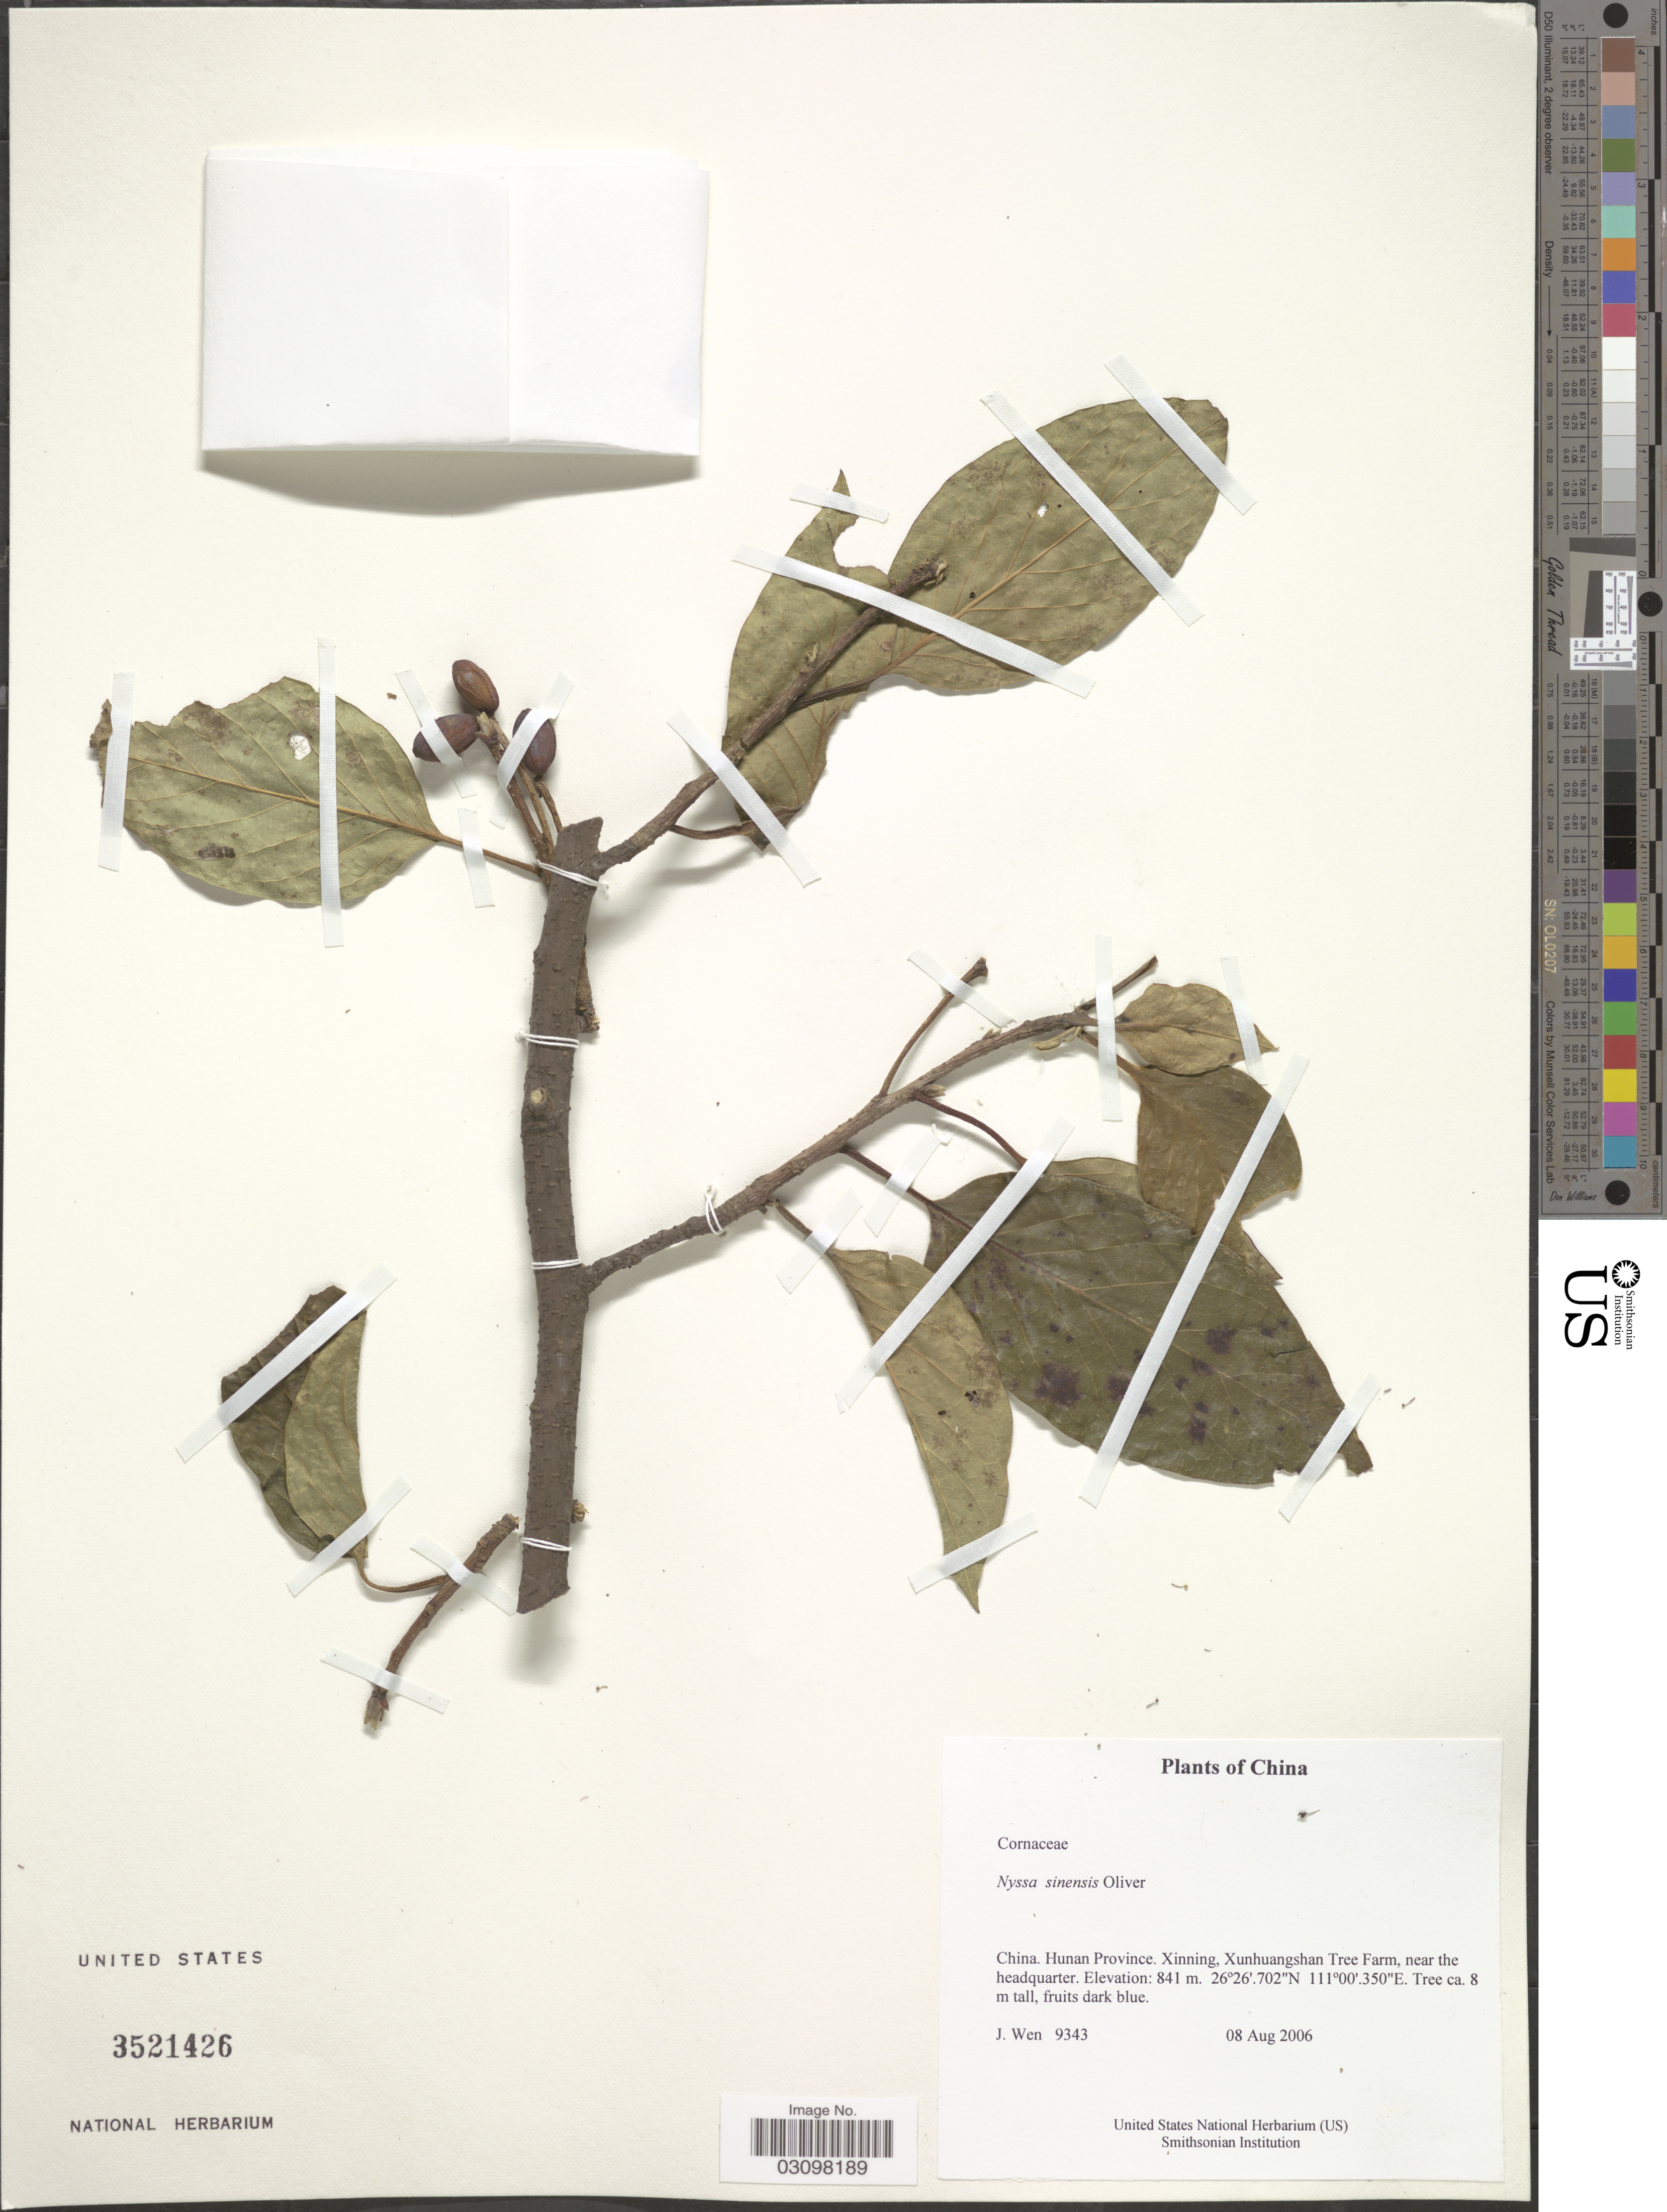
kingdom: Plantae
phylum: Tracheophyta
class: Magnoliopsida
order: Cornales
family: Nyssaceae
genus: Nyssa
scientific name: Nyssa sinensis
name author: Oliv. in Hook.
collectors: J. Wen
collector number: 9343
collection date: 2006-08-08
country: China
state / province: Hunan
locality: Xinning, Xunhuangshan Tree Farm, near the headquarter.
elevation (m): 841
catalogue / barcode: US 3521426